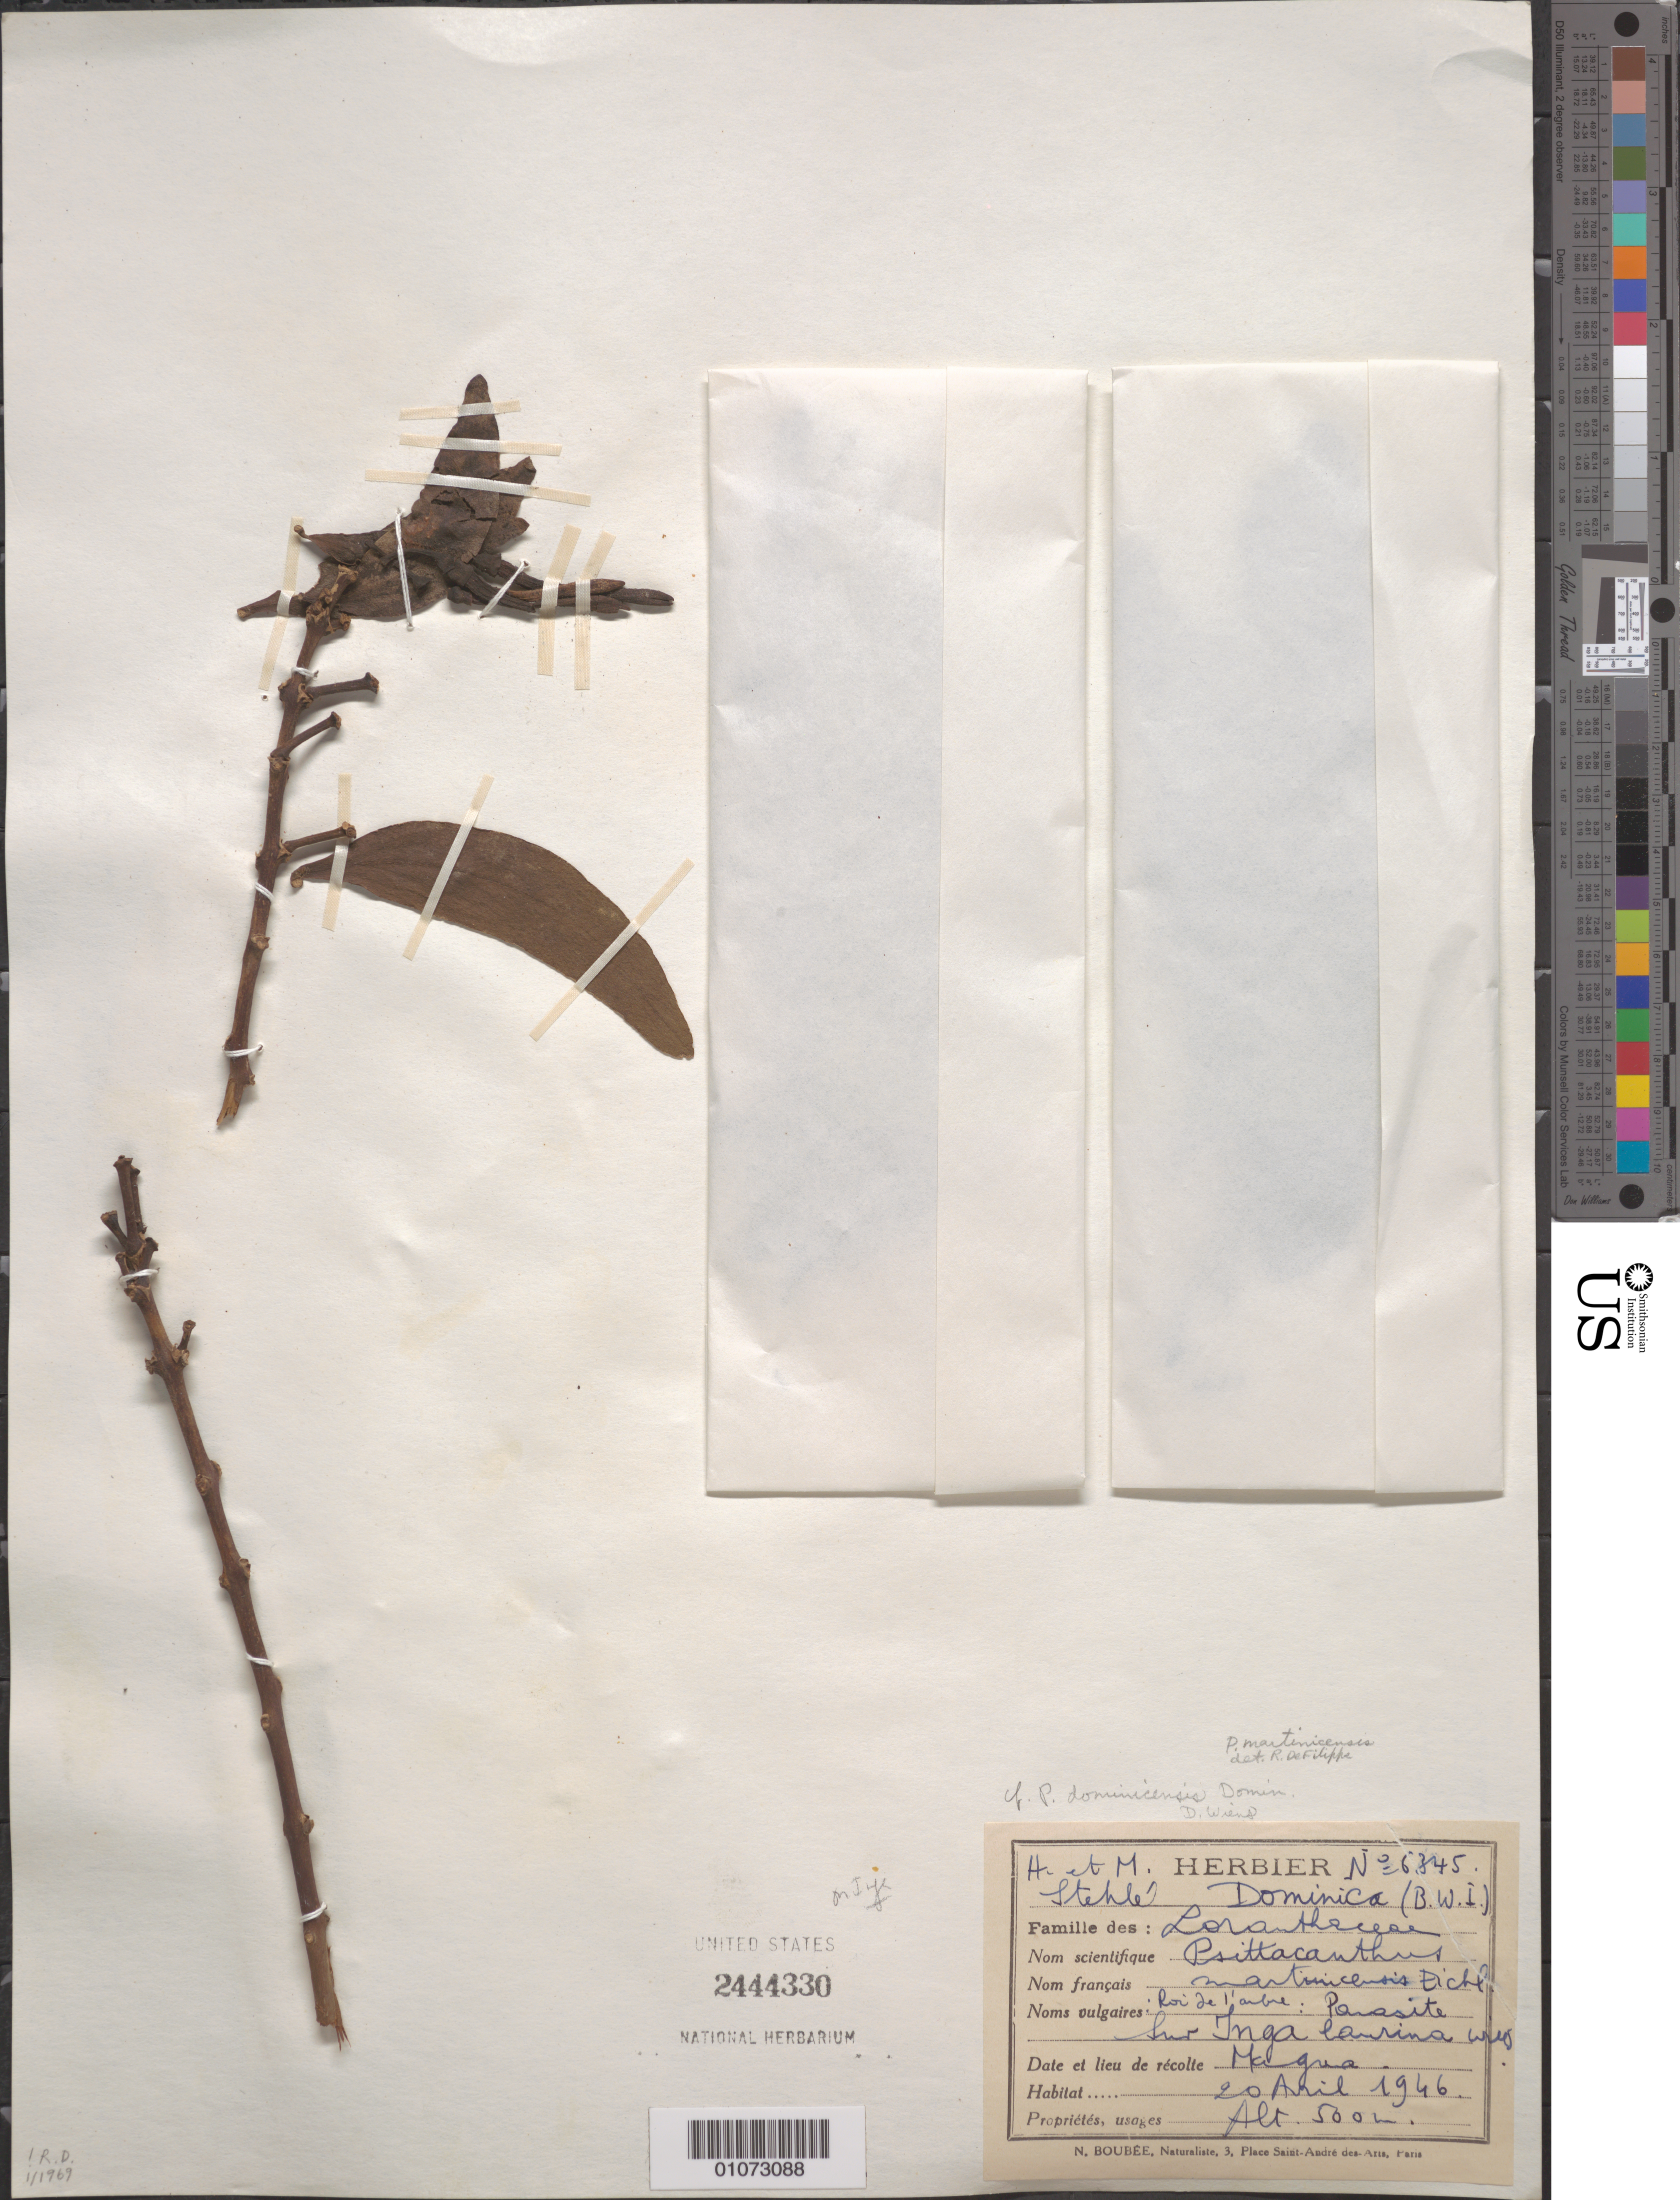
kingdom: Plantae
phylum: Tracheophyta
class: Magnoliopsida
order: Santalales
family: Loranthaceae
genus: Psittacanthus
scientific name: Psittacanthus martinicensis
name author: (C. Presl ex Schult. f.) Eichler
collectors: H. Stehlé & M. Stehlé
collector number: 6345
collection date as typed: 20 Apr 1946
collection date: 1946-04-20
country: Dominica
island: Dominica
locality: Magua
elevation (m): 500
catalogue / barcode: US 2444330